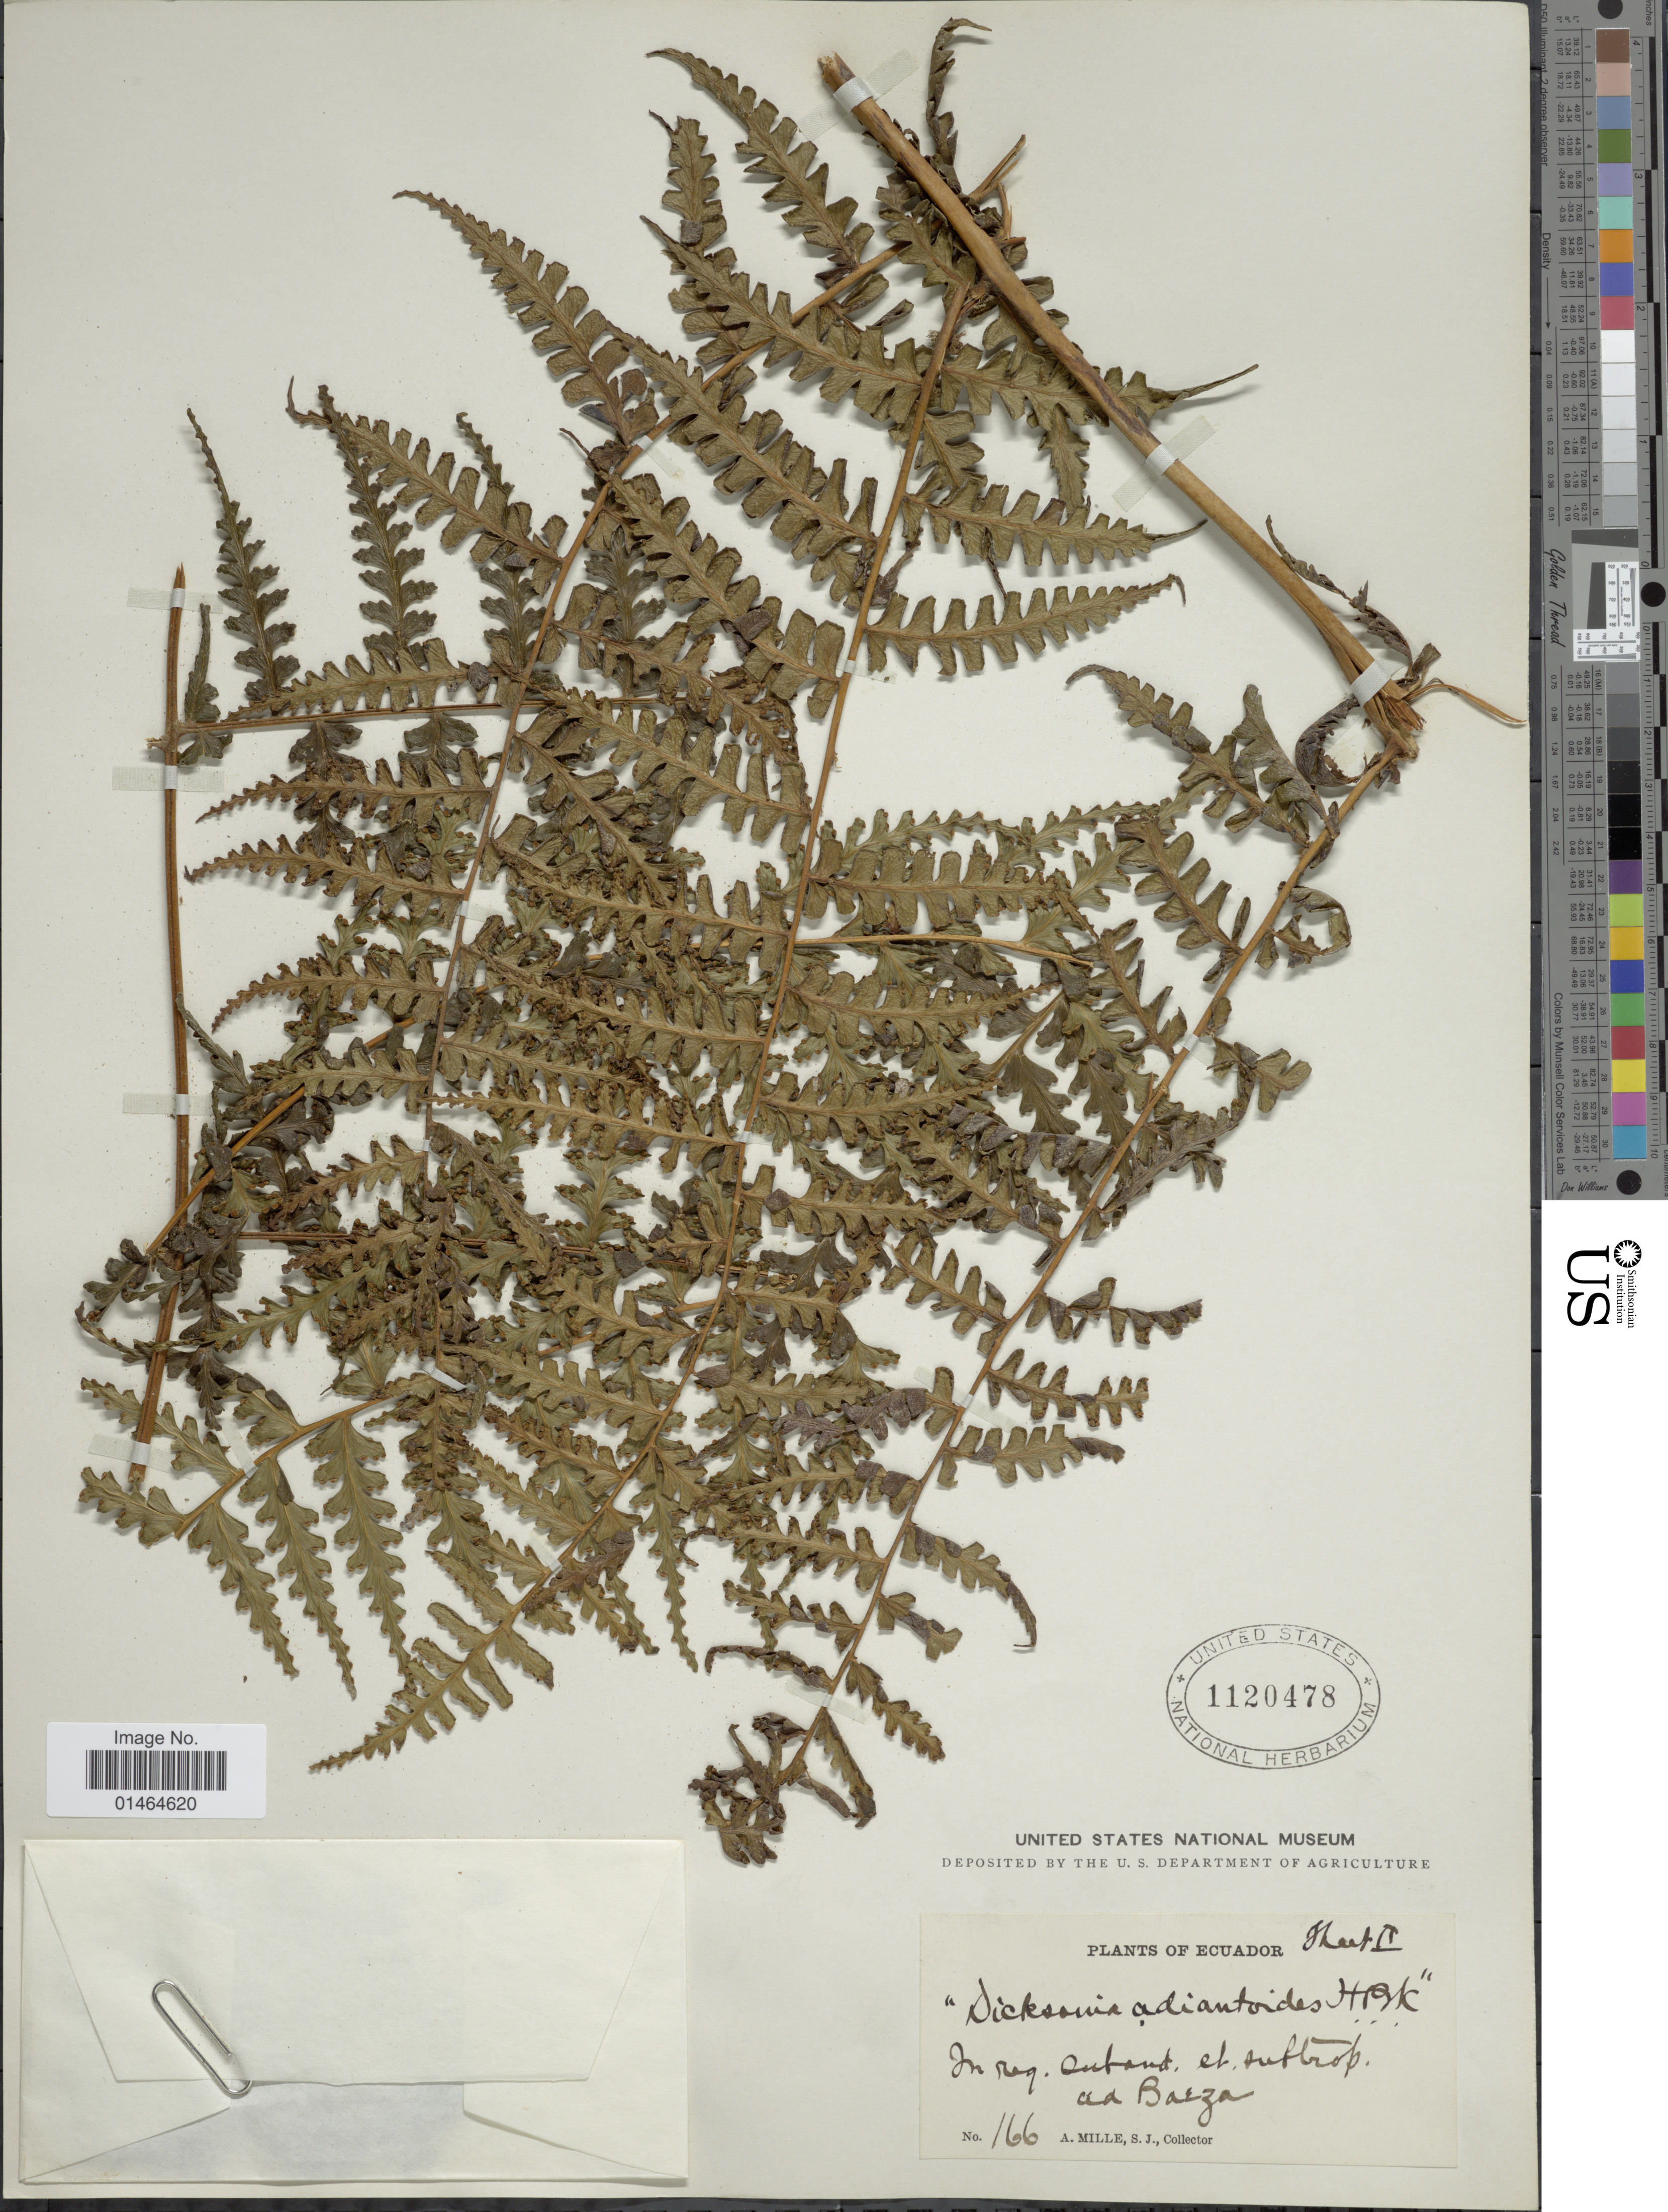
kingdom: Plantae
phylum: Tracheophyta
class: Polypodiopsida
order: Polypodiales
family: Dennstaedtiaceae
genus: Dennstaedtia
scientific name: Dennstaedtia coronata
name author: (Sodiro) C. Chr.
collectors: A. Mille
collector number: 166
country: Ecuador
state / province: Napo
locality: In reg, suband et. subtrop. ad Baeza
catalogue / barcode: US 1120478